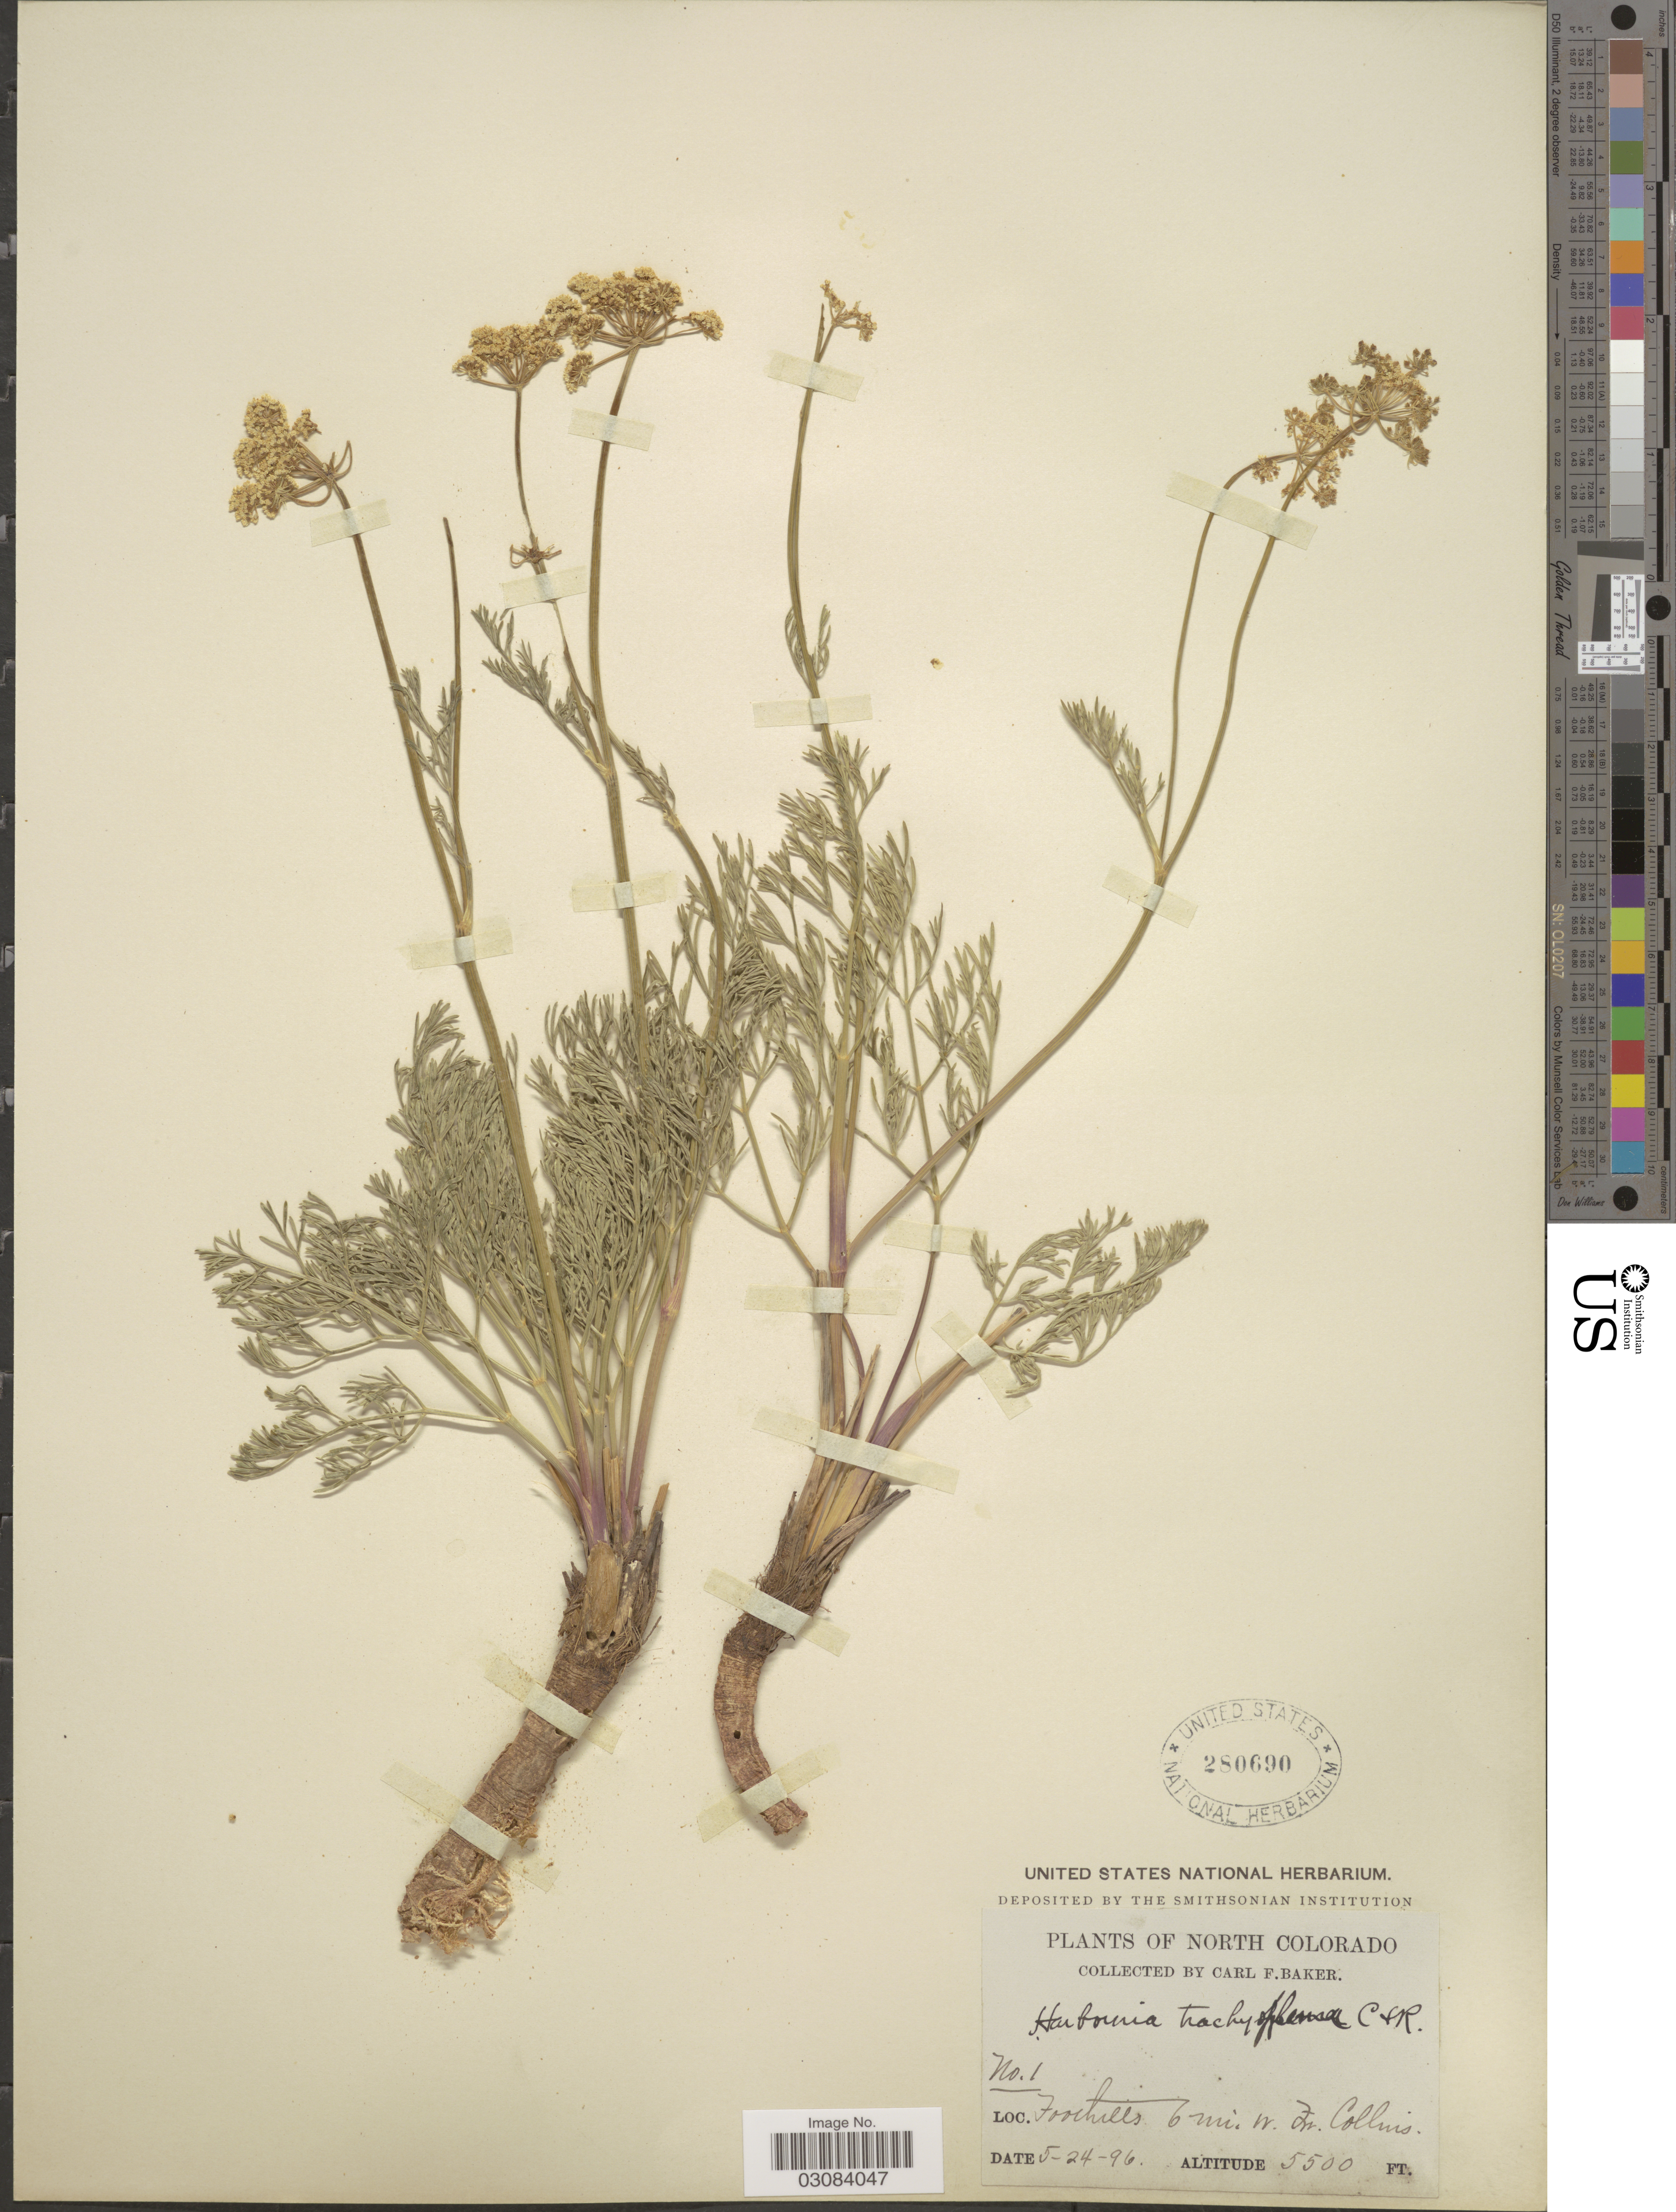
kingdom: Plantae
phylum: Tracheophyta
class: Magnoliopsida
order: Apiales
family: Apiaceae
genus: Harbouria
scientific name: Harbouria trachypleura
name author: (A. Gray) J.M. Coult. & Rose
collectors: C. F. Baker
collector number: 1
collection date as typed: Transcribed d/m/y: 24/5/96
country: United States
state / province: Colorado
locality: North Colorado. Foothills 6 mi. w. F. Collins.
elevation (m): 1676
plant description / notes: No precise locality correction necessary.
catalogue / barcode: US 280690